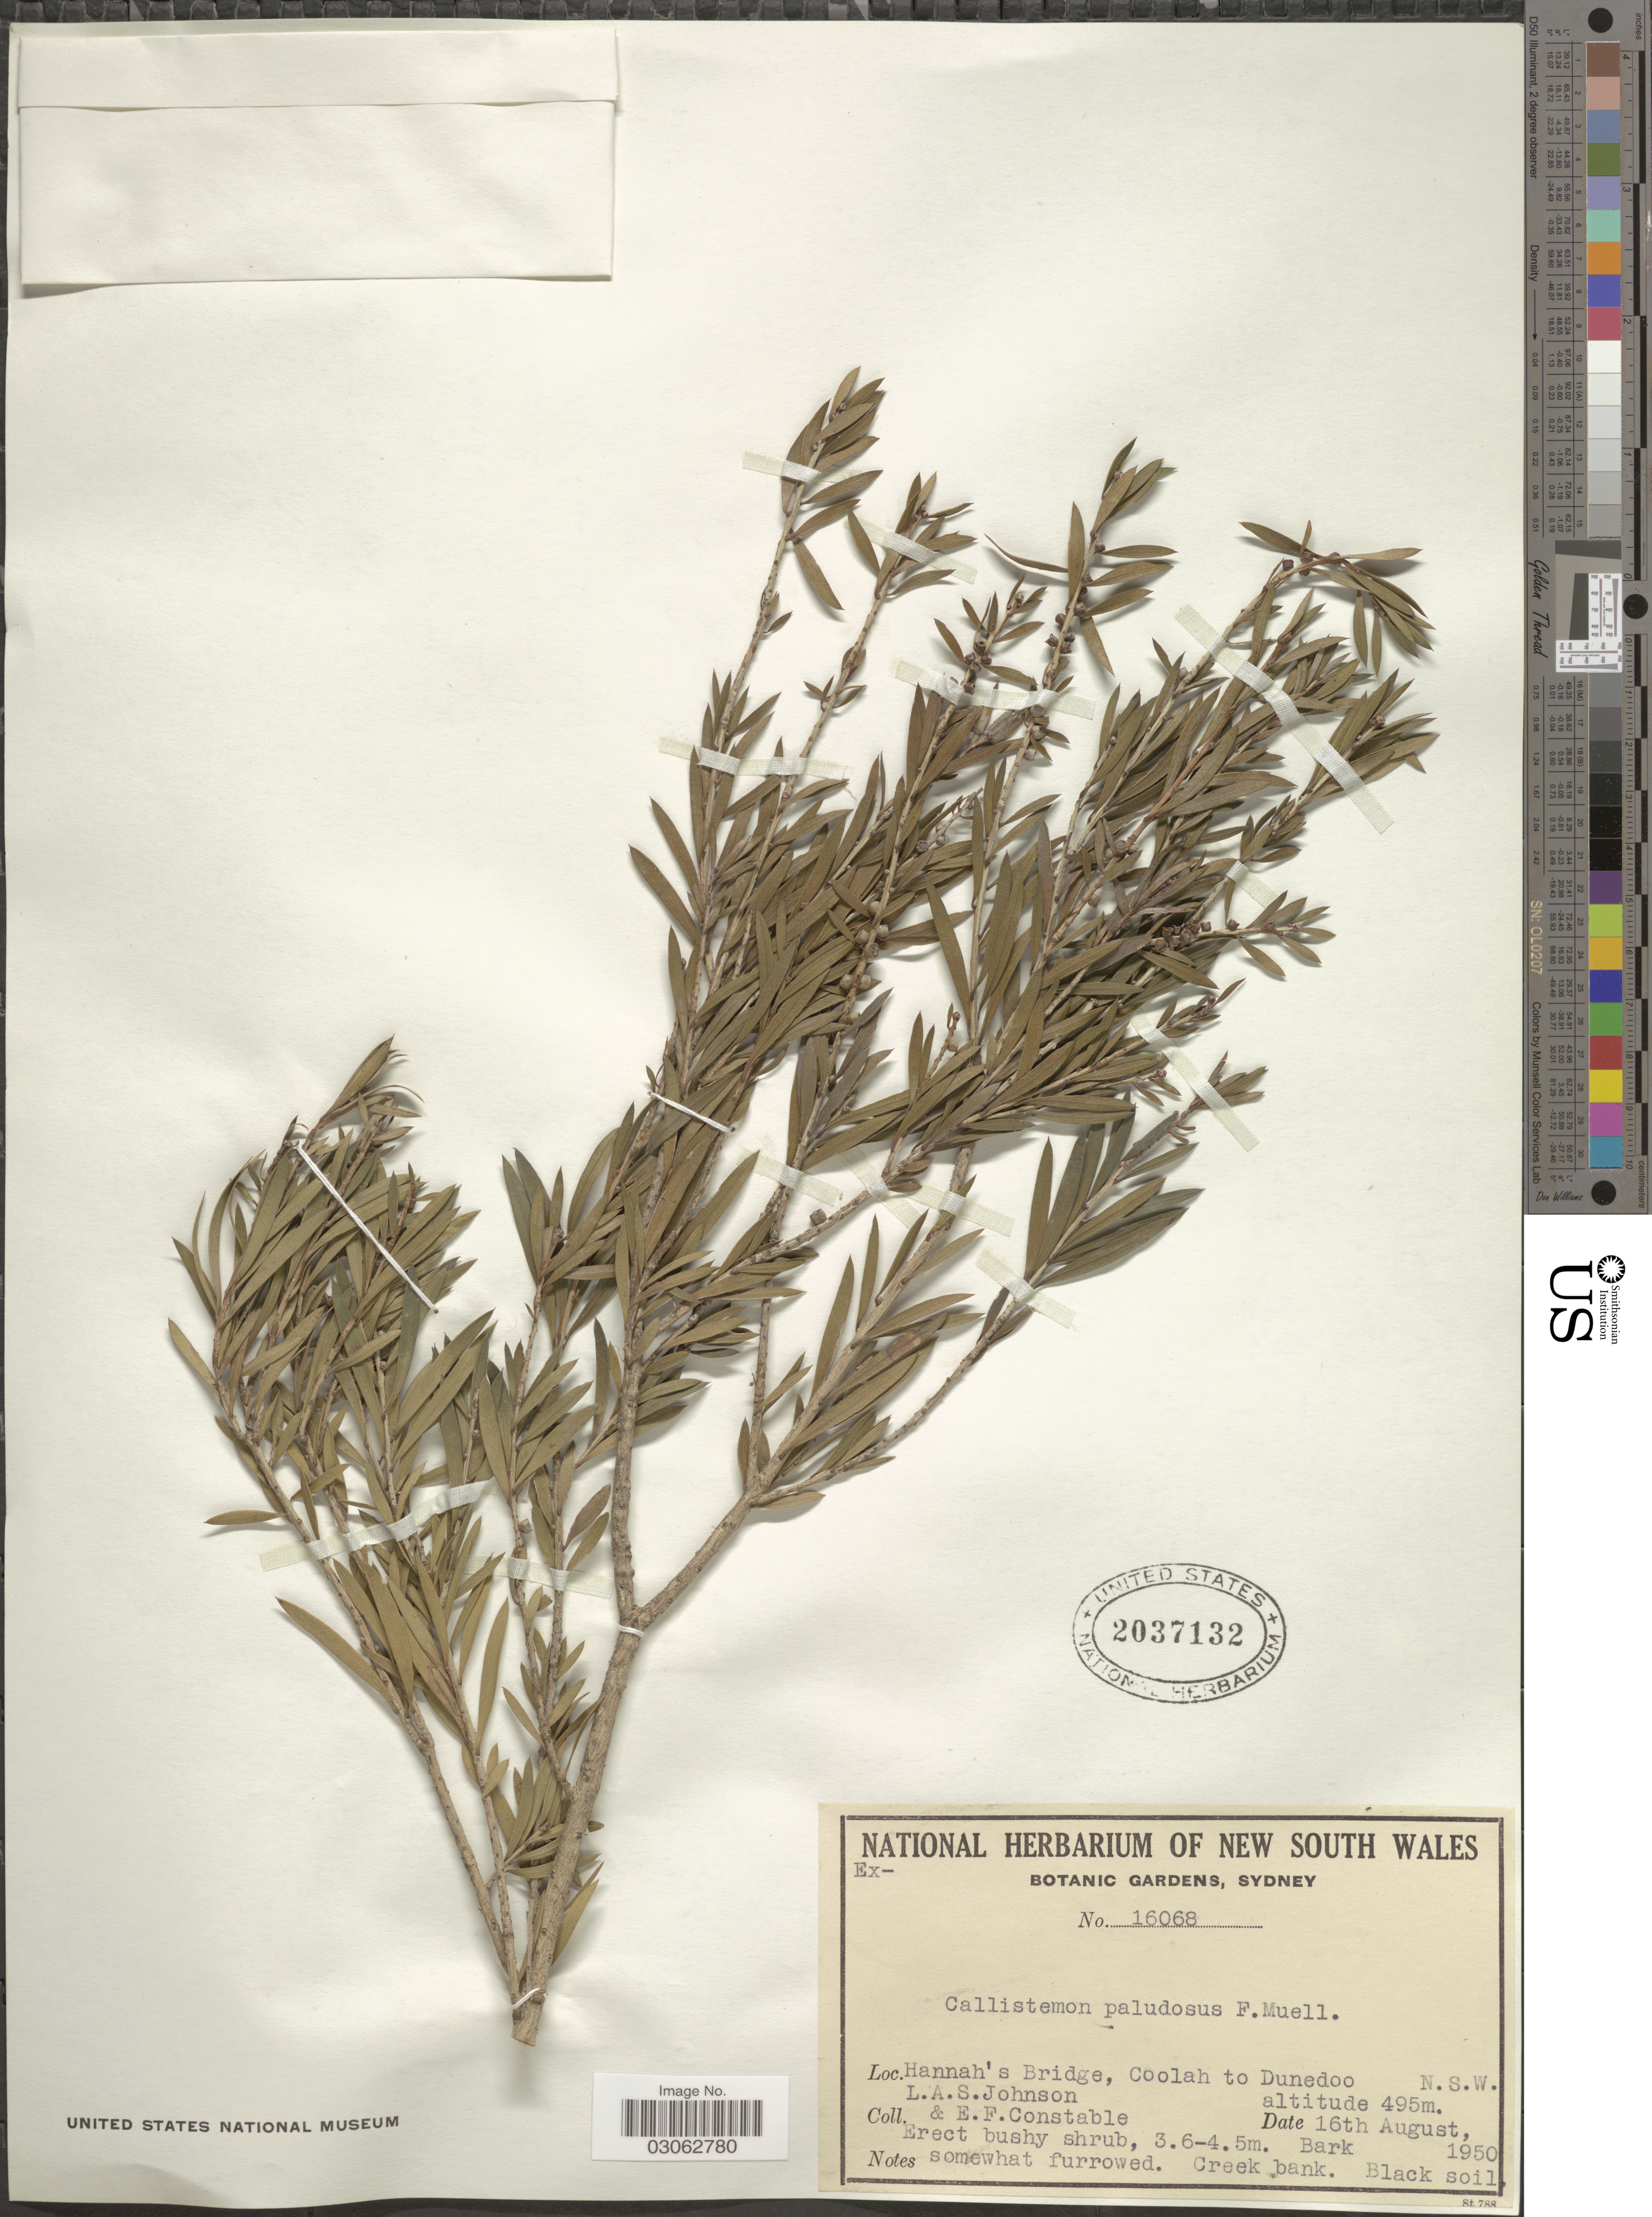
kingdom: Plantae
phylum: Tracheophyta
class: Magnoliopsida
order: Myrtales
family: Myrtaceae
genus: Callistemon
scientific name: Callistemon paludosus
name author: F. Muell.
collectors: L. A. S. Johnson & E. F. Constable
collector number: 16068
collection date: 1950-08-16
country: Australia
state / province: New South Wales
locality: Hannah's Bridge, Coolah to Dunedoo. Creek bank. N.S.W.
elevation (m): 495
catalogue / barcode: US 2037132